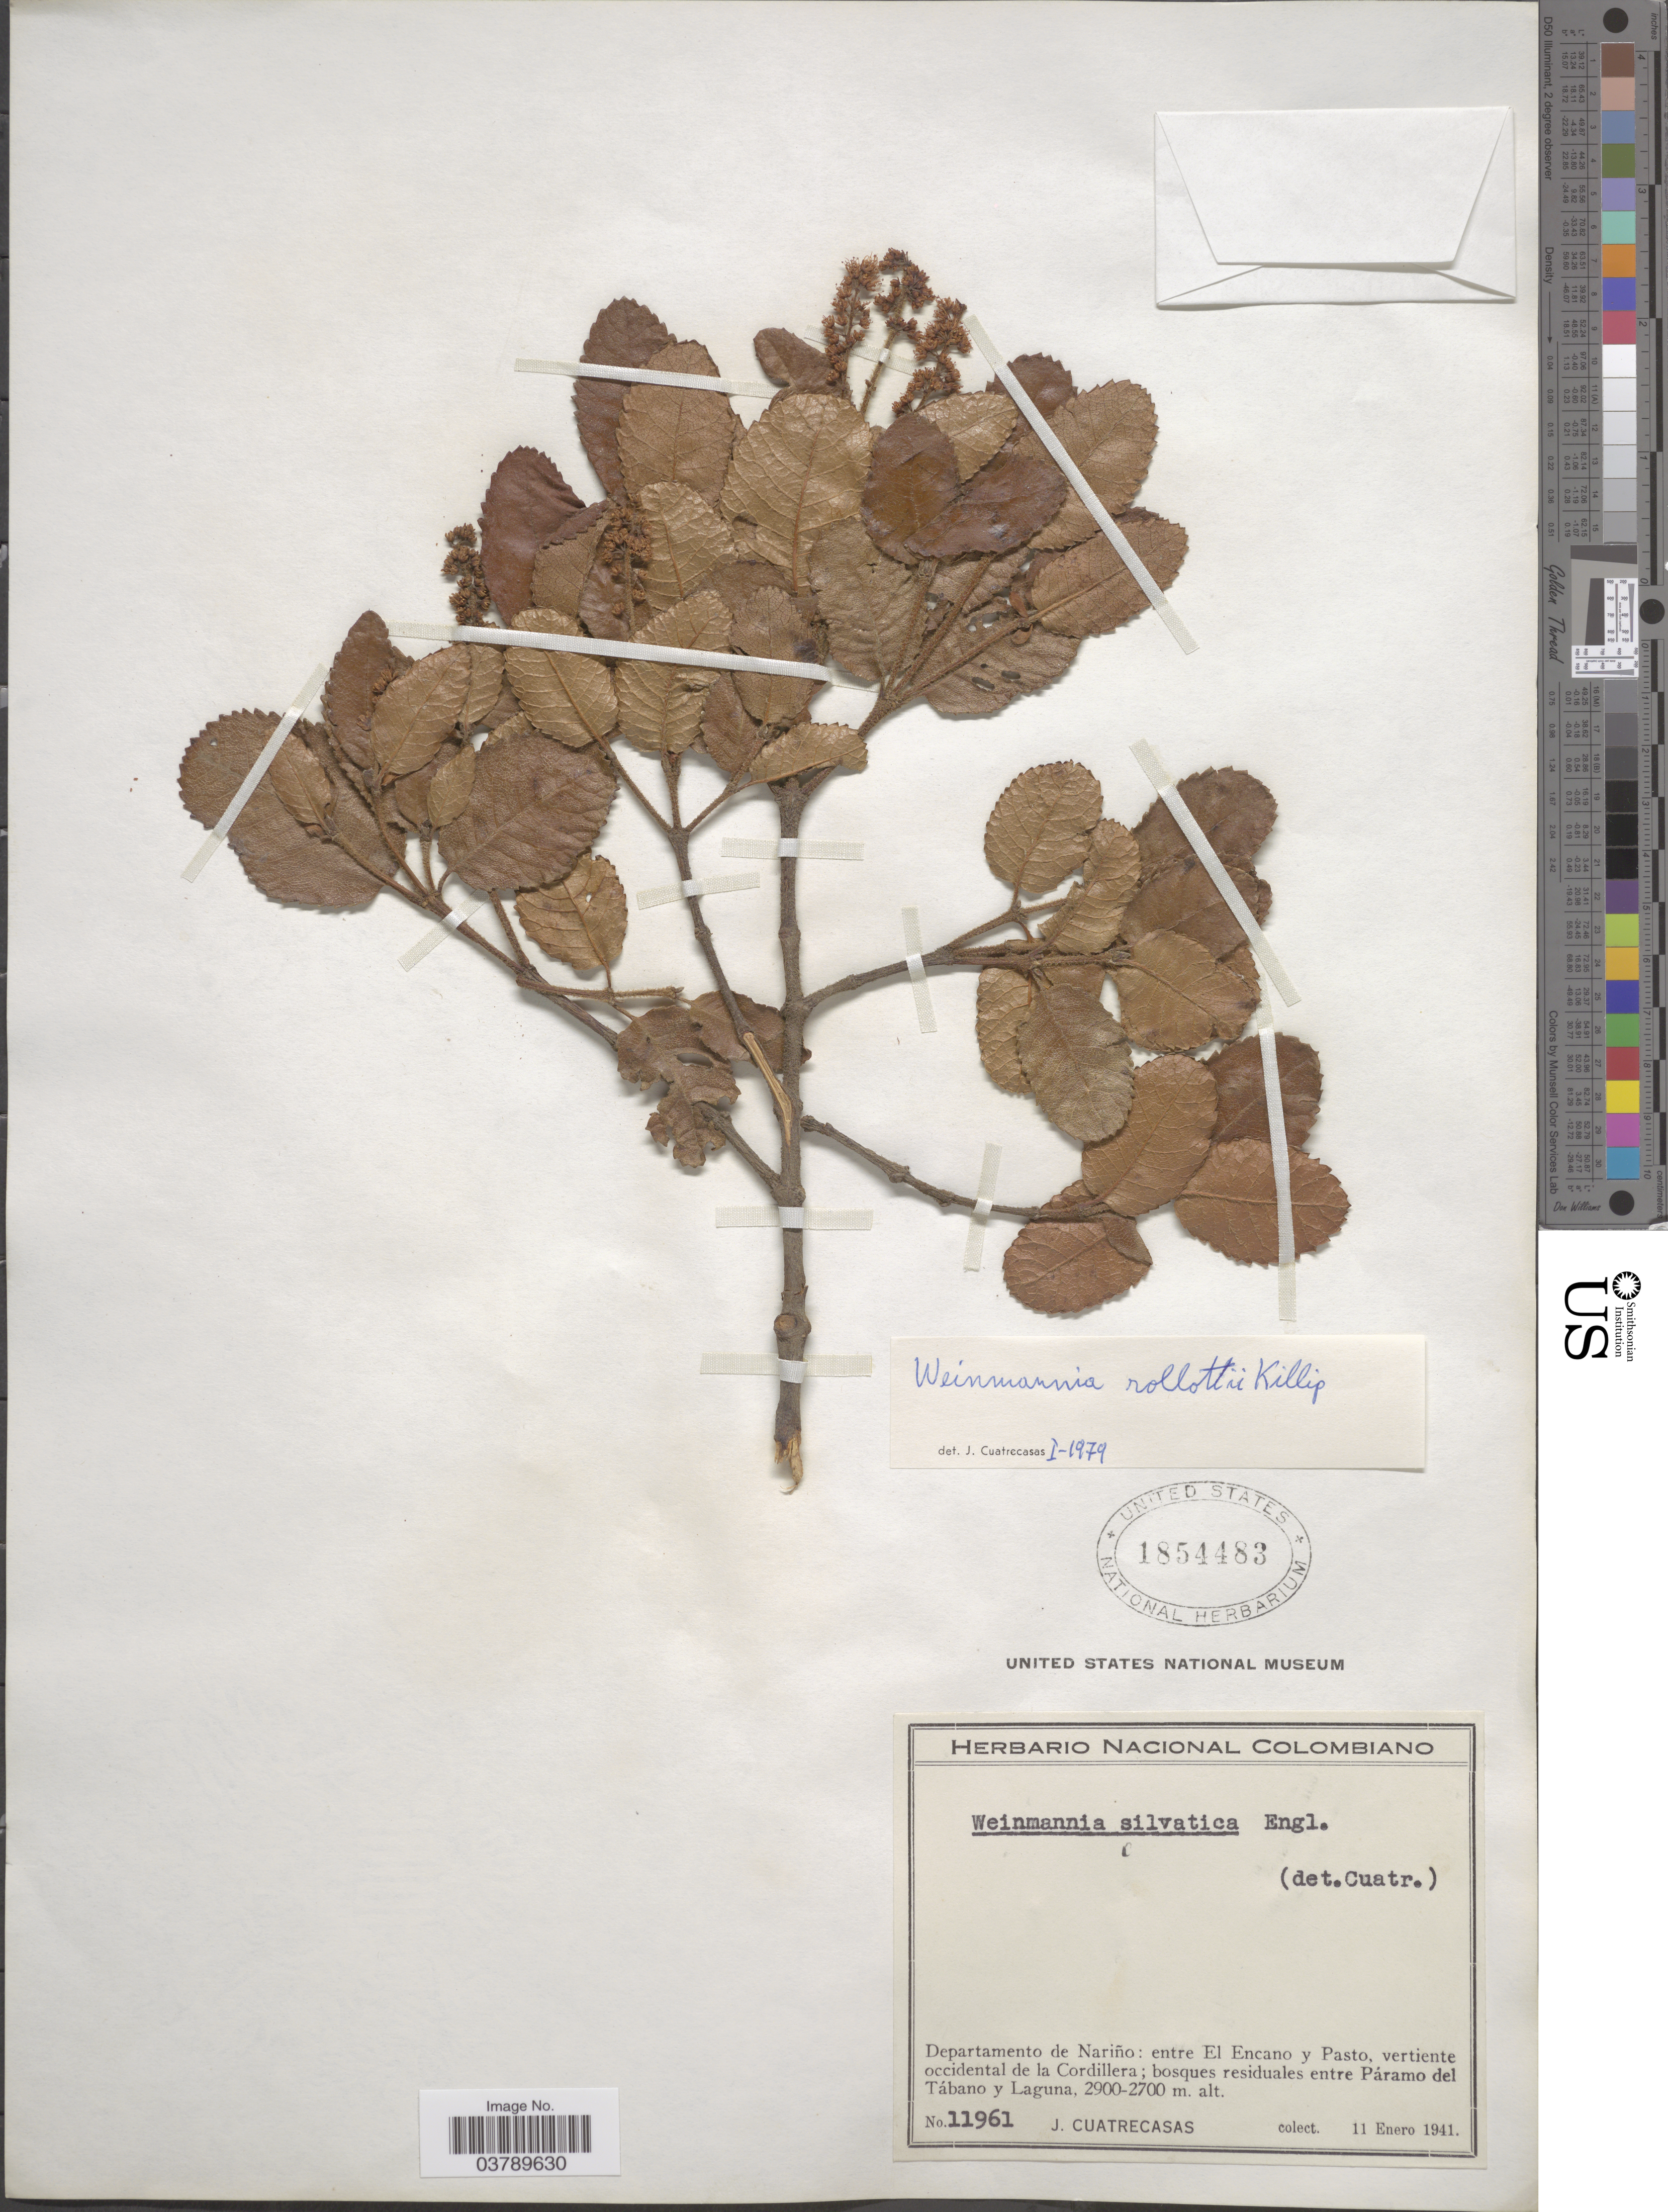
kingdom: Plantae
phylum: Tracheophyta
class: Magnoliopsida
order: Oxalidales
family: Cunoniaceae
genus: Weinmannia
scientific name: Weinmannia rollottii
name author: Killip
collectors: J. Cuatrecasas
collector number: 11961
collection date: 1941-01-11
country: Colombia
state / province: Nariño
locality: Departamento de Nariño: entre El Encano y Pasto, vertiente occidental de la Cordillera; bosques residuales entre Páramo del Tábano y Laguna.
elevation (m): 2700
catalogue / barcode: US 1854483